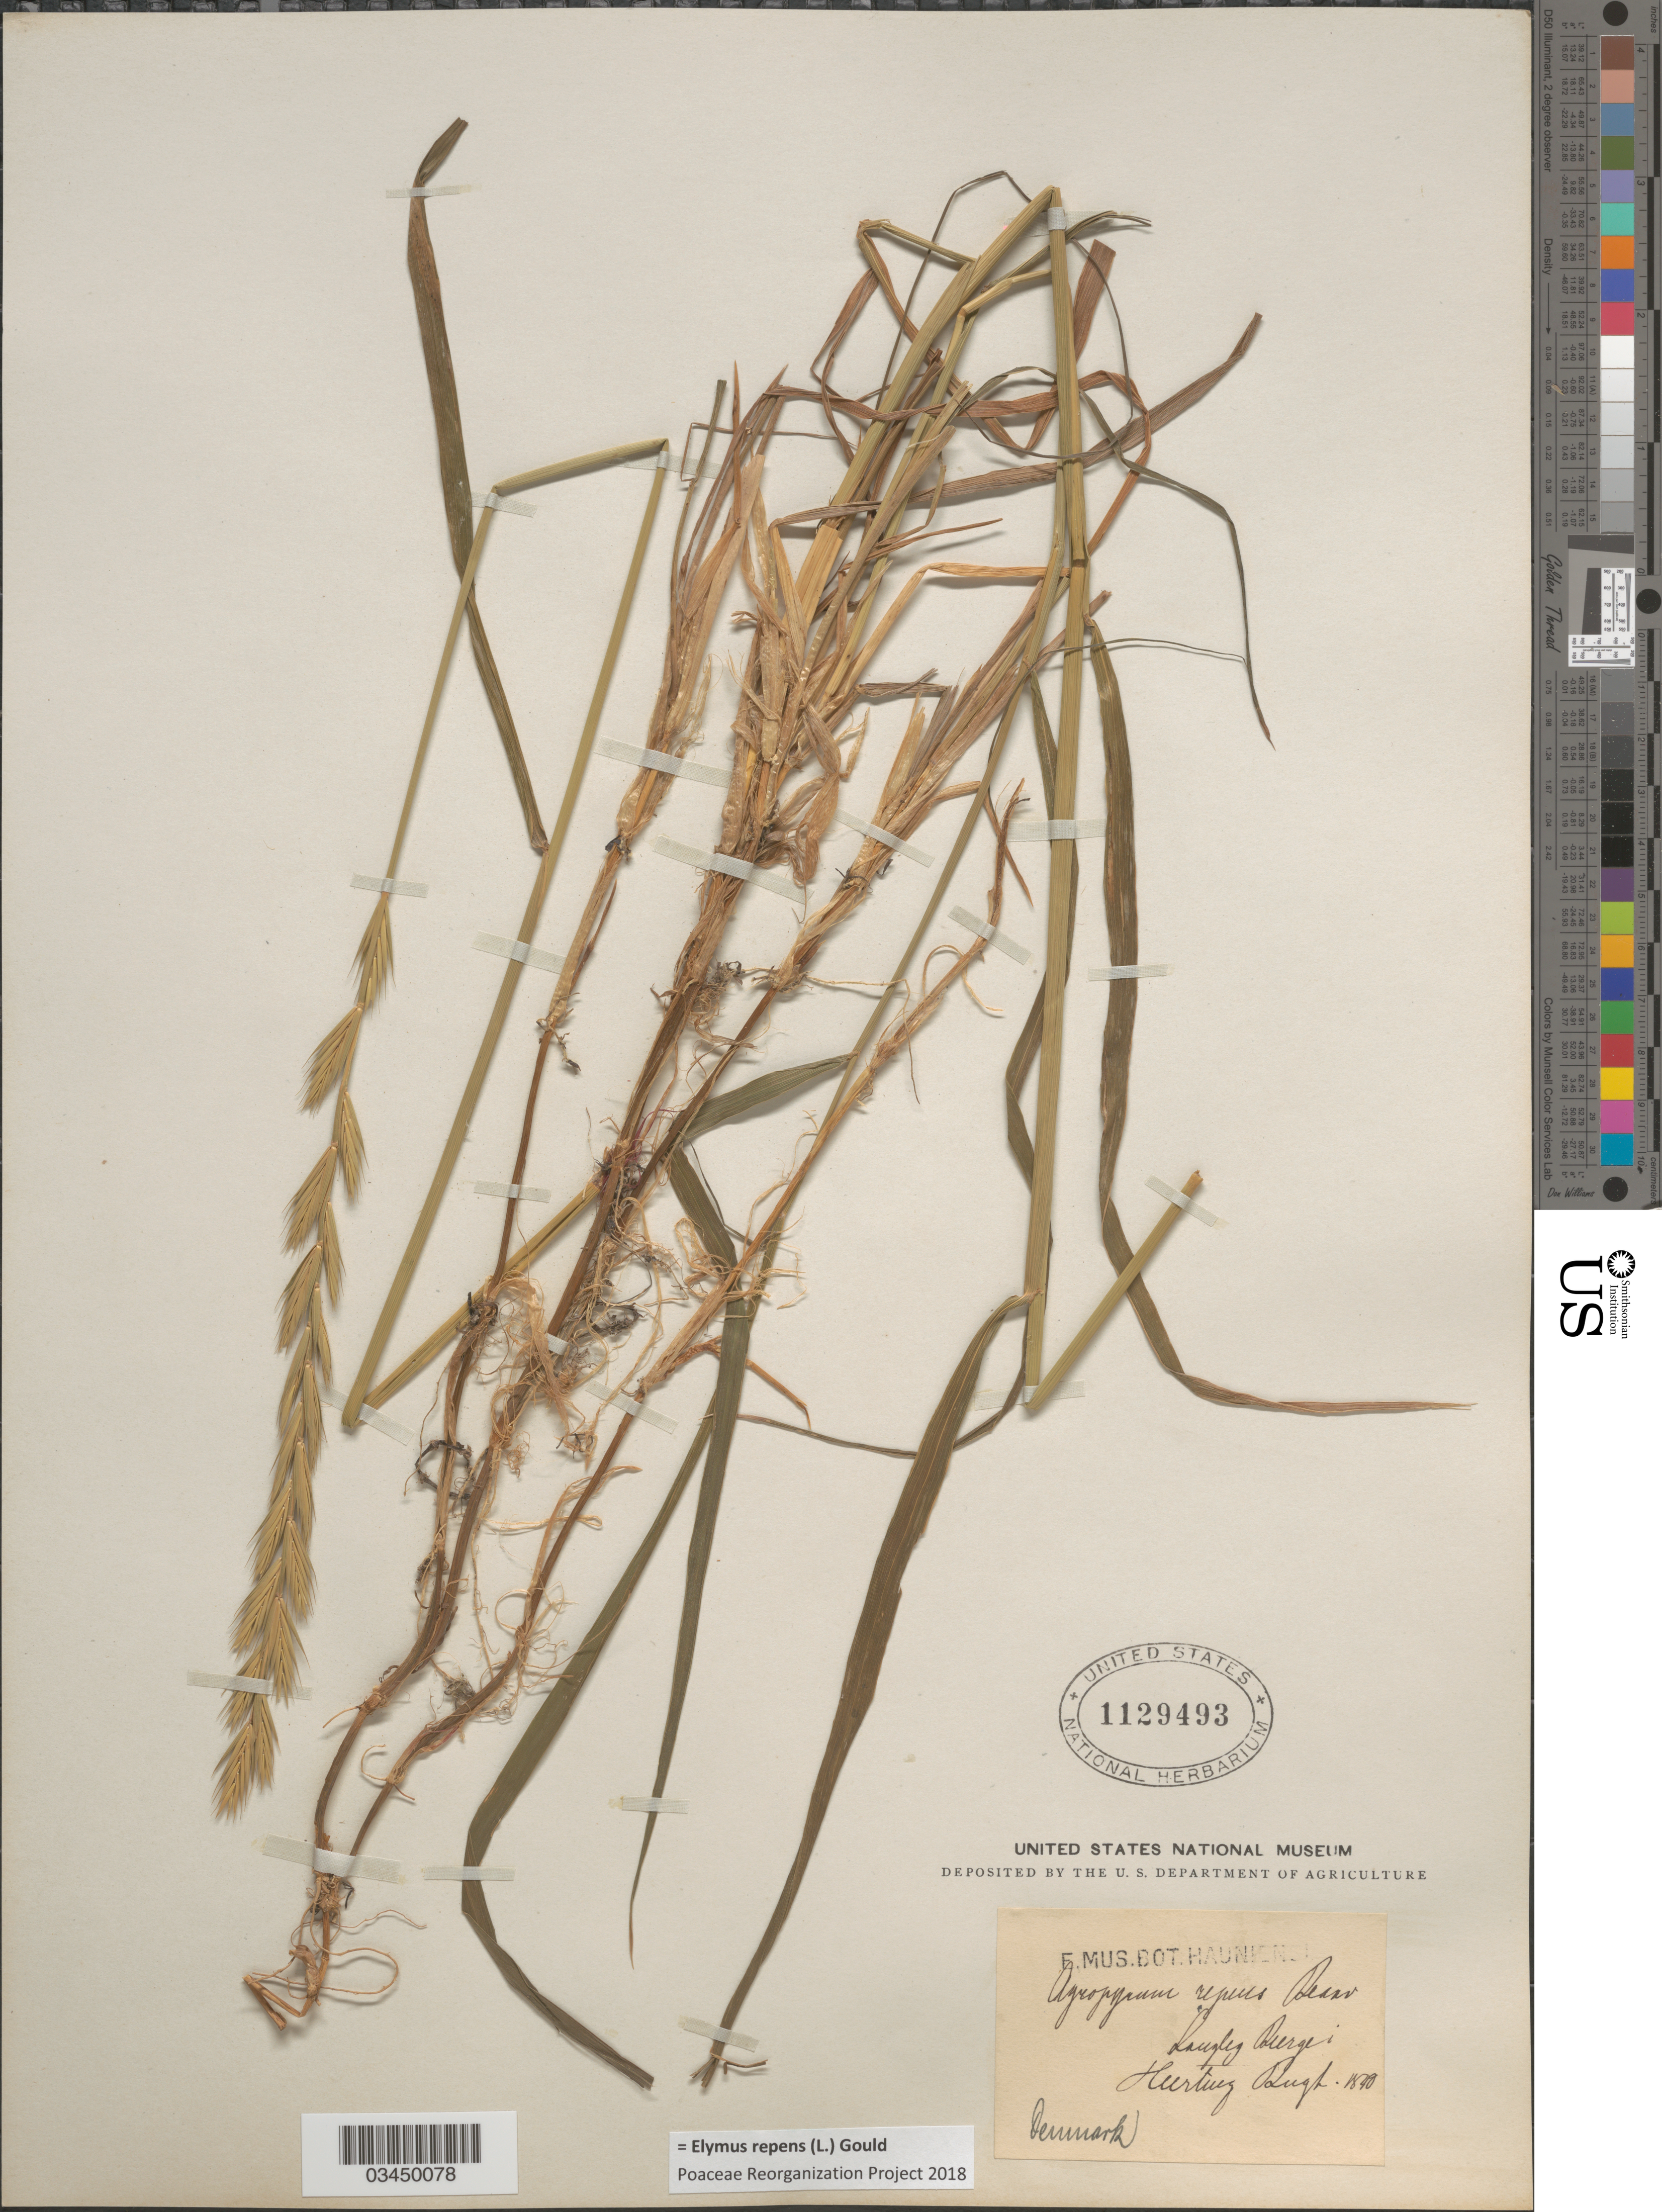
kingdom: Plantae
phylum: Tracheophyta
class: Liliopsida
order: Poales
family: Poaceae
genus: Elymus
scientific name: Elymus repens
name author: (L.) Gould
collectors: H. Bugh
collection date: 1840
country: Denmark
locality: Langley Bridge.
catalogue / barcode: US 1129493